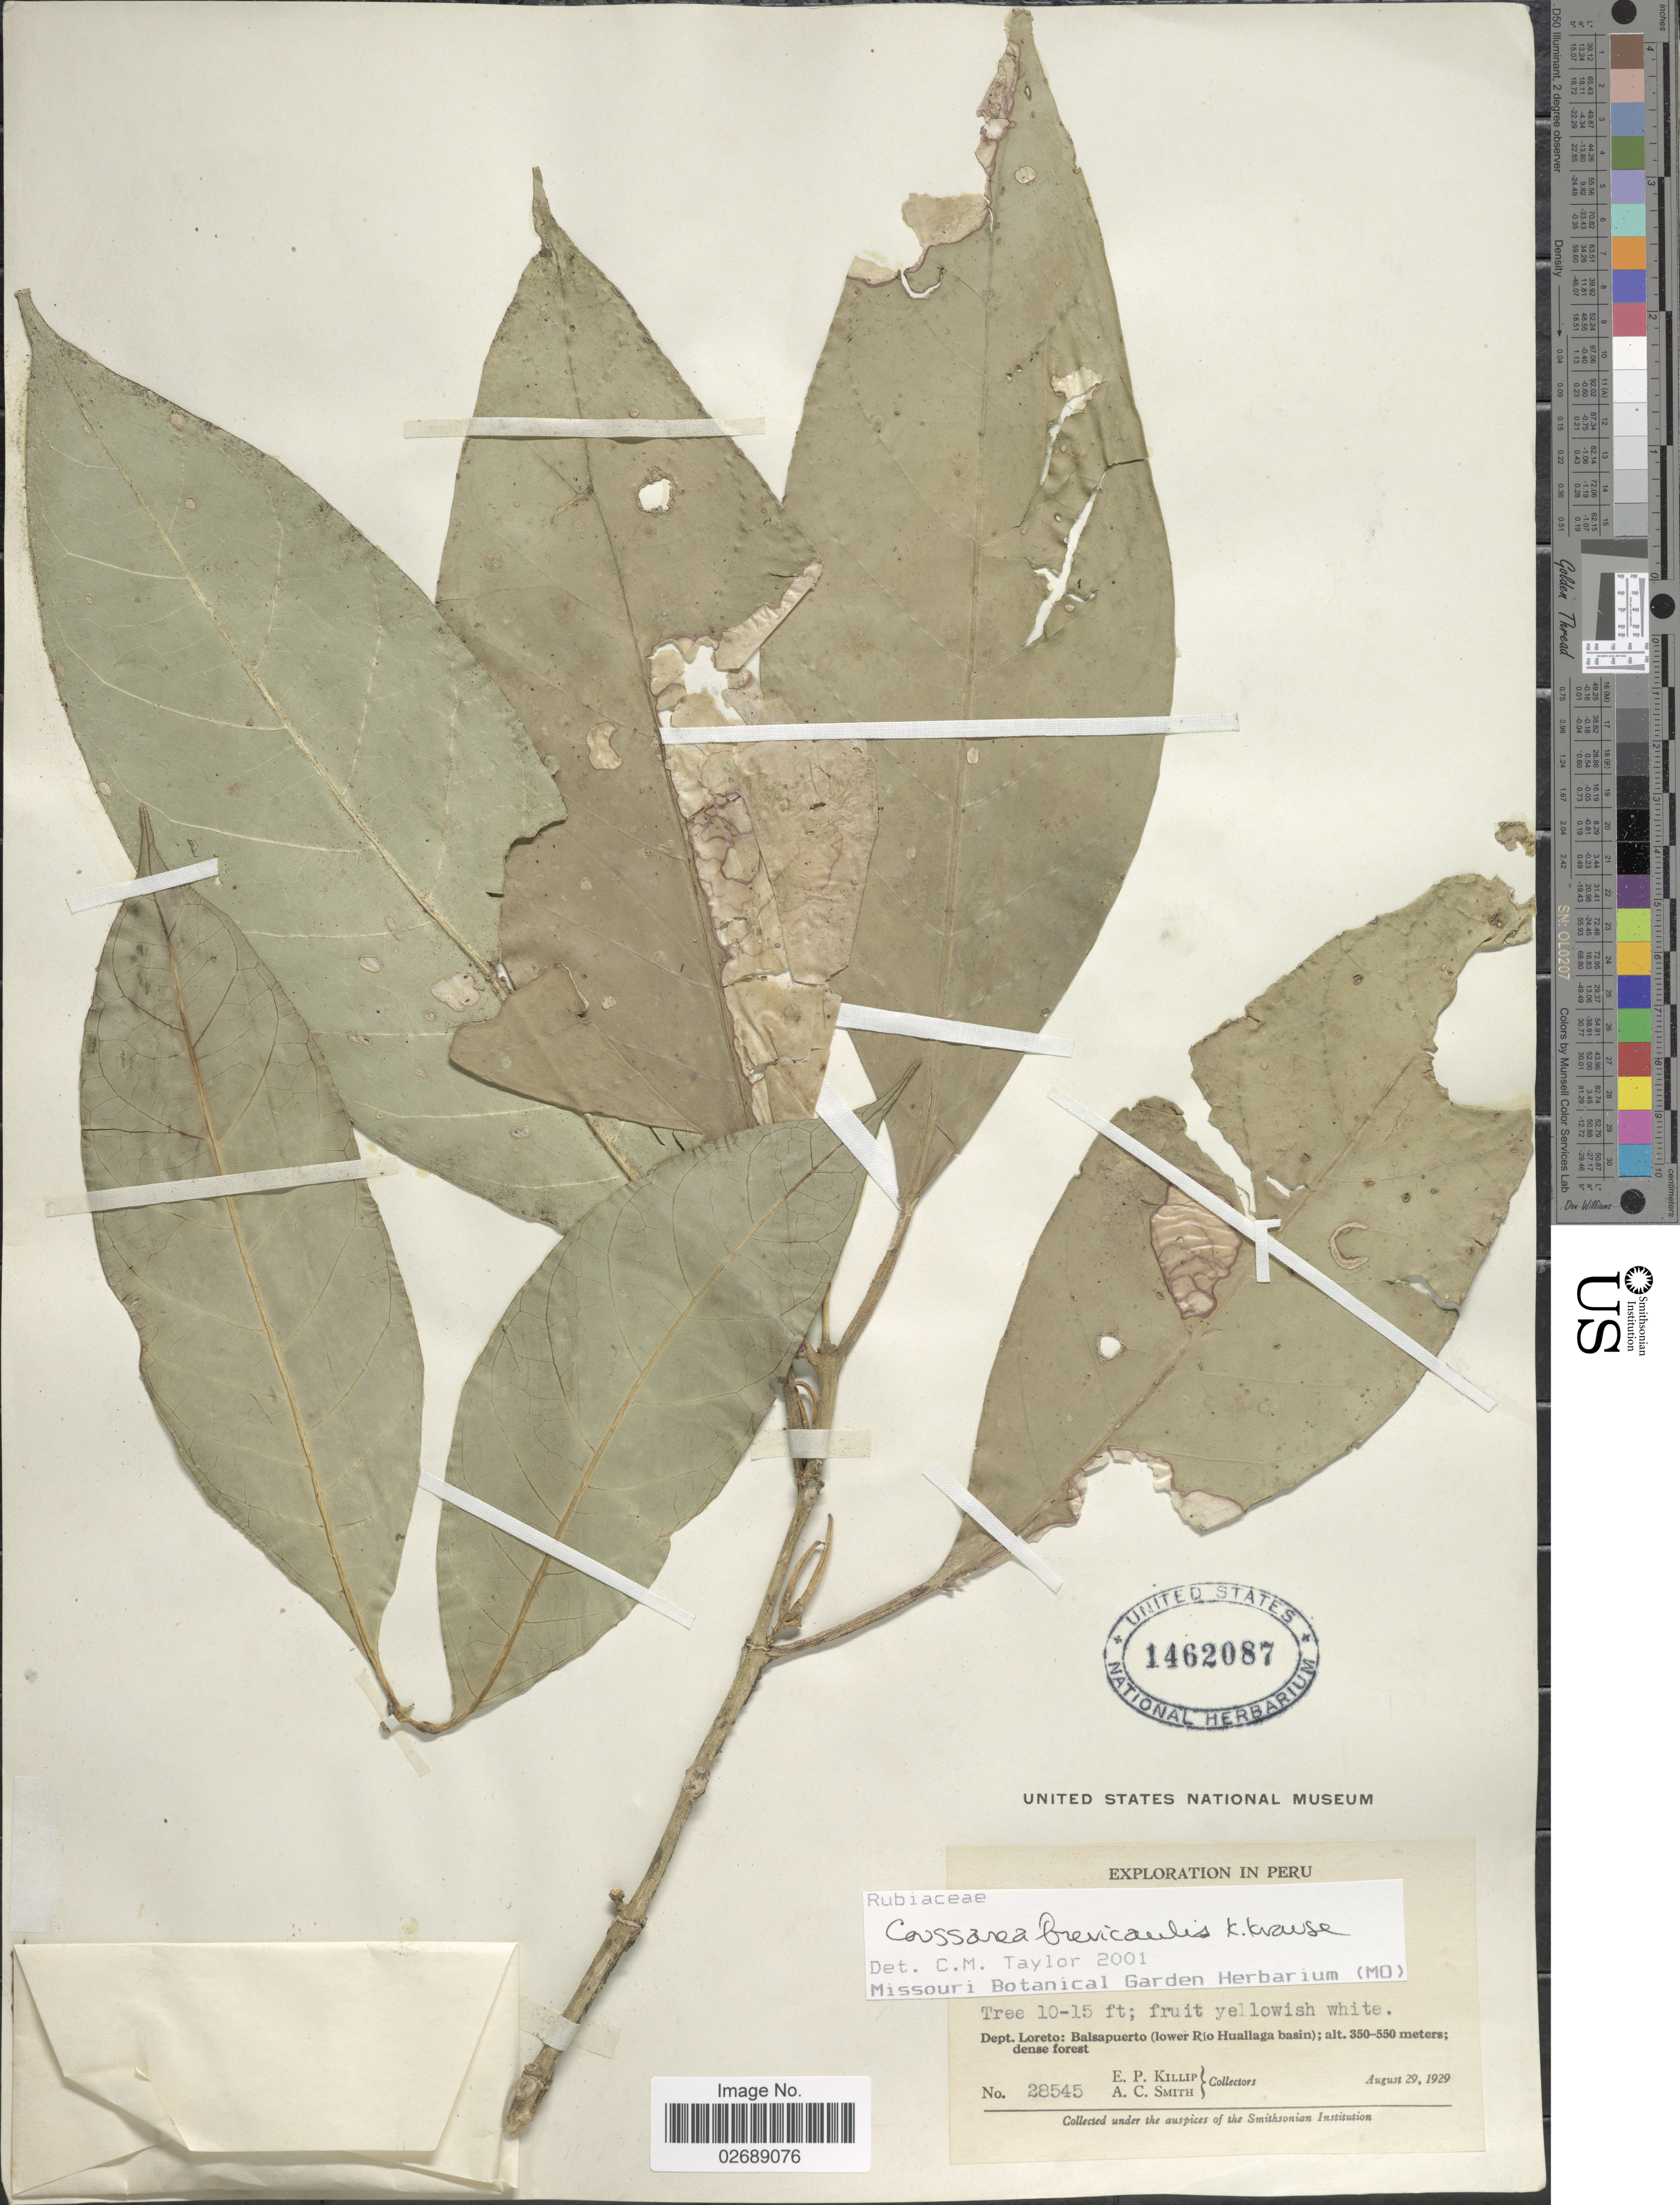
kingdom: Plantae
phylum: Tracheophyta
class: Magnoliopsida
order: Gentianales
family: Rubiaceae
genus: Coussarea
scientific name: Coussarea brevicaulis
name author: K. Krause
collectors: E. P. Killip & A. C. Smith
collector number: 28545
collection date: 1929-08-29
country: Peru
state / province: Loreto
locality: Balsapuerto (lower Rio Huallaga basin)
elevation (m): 350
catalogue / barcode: US 1462087